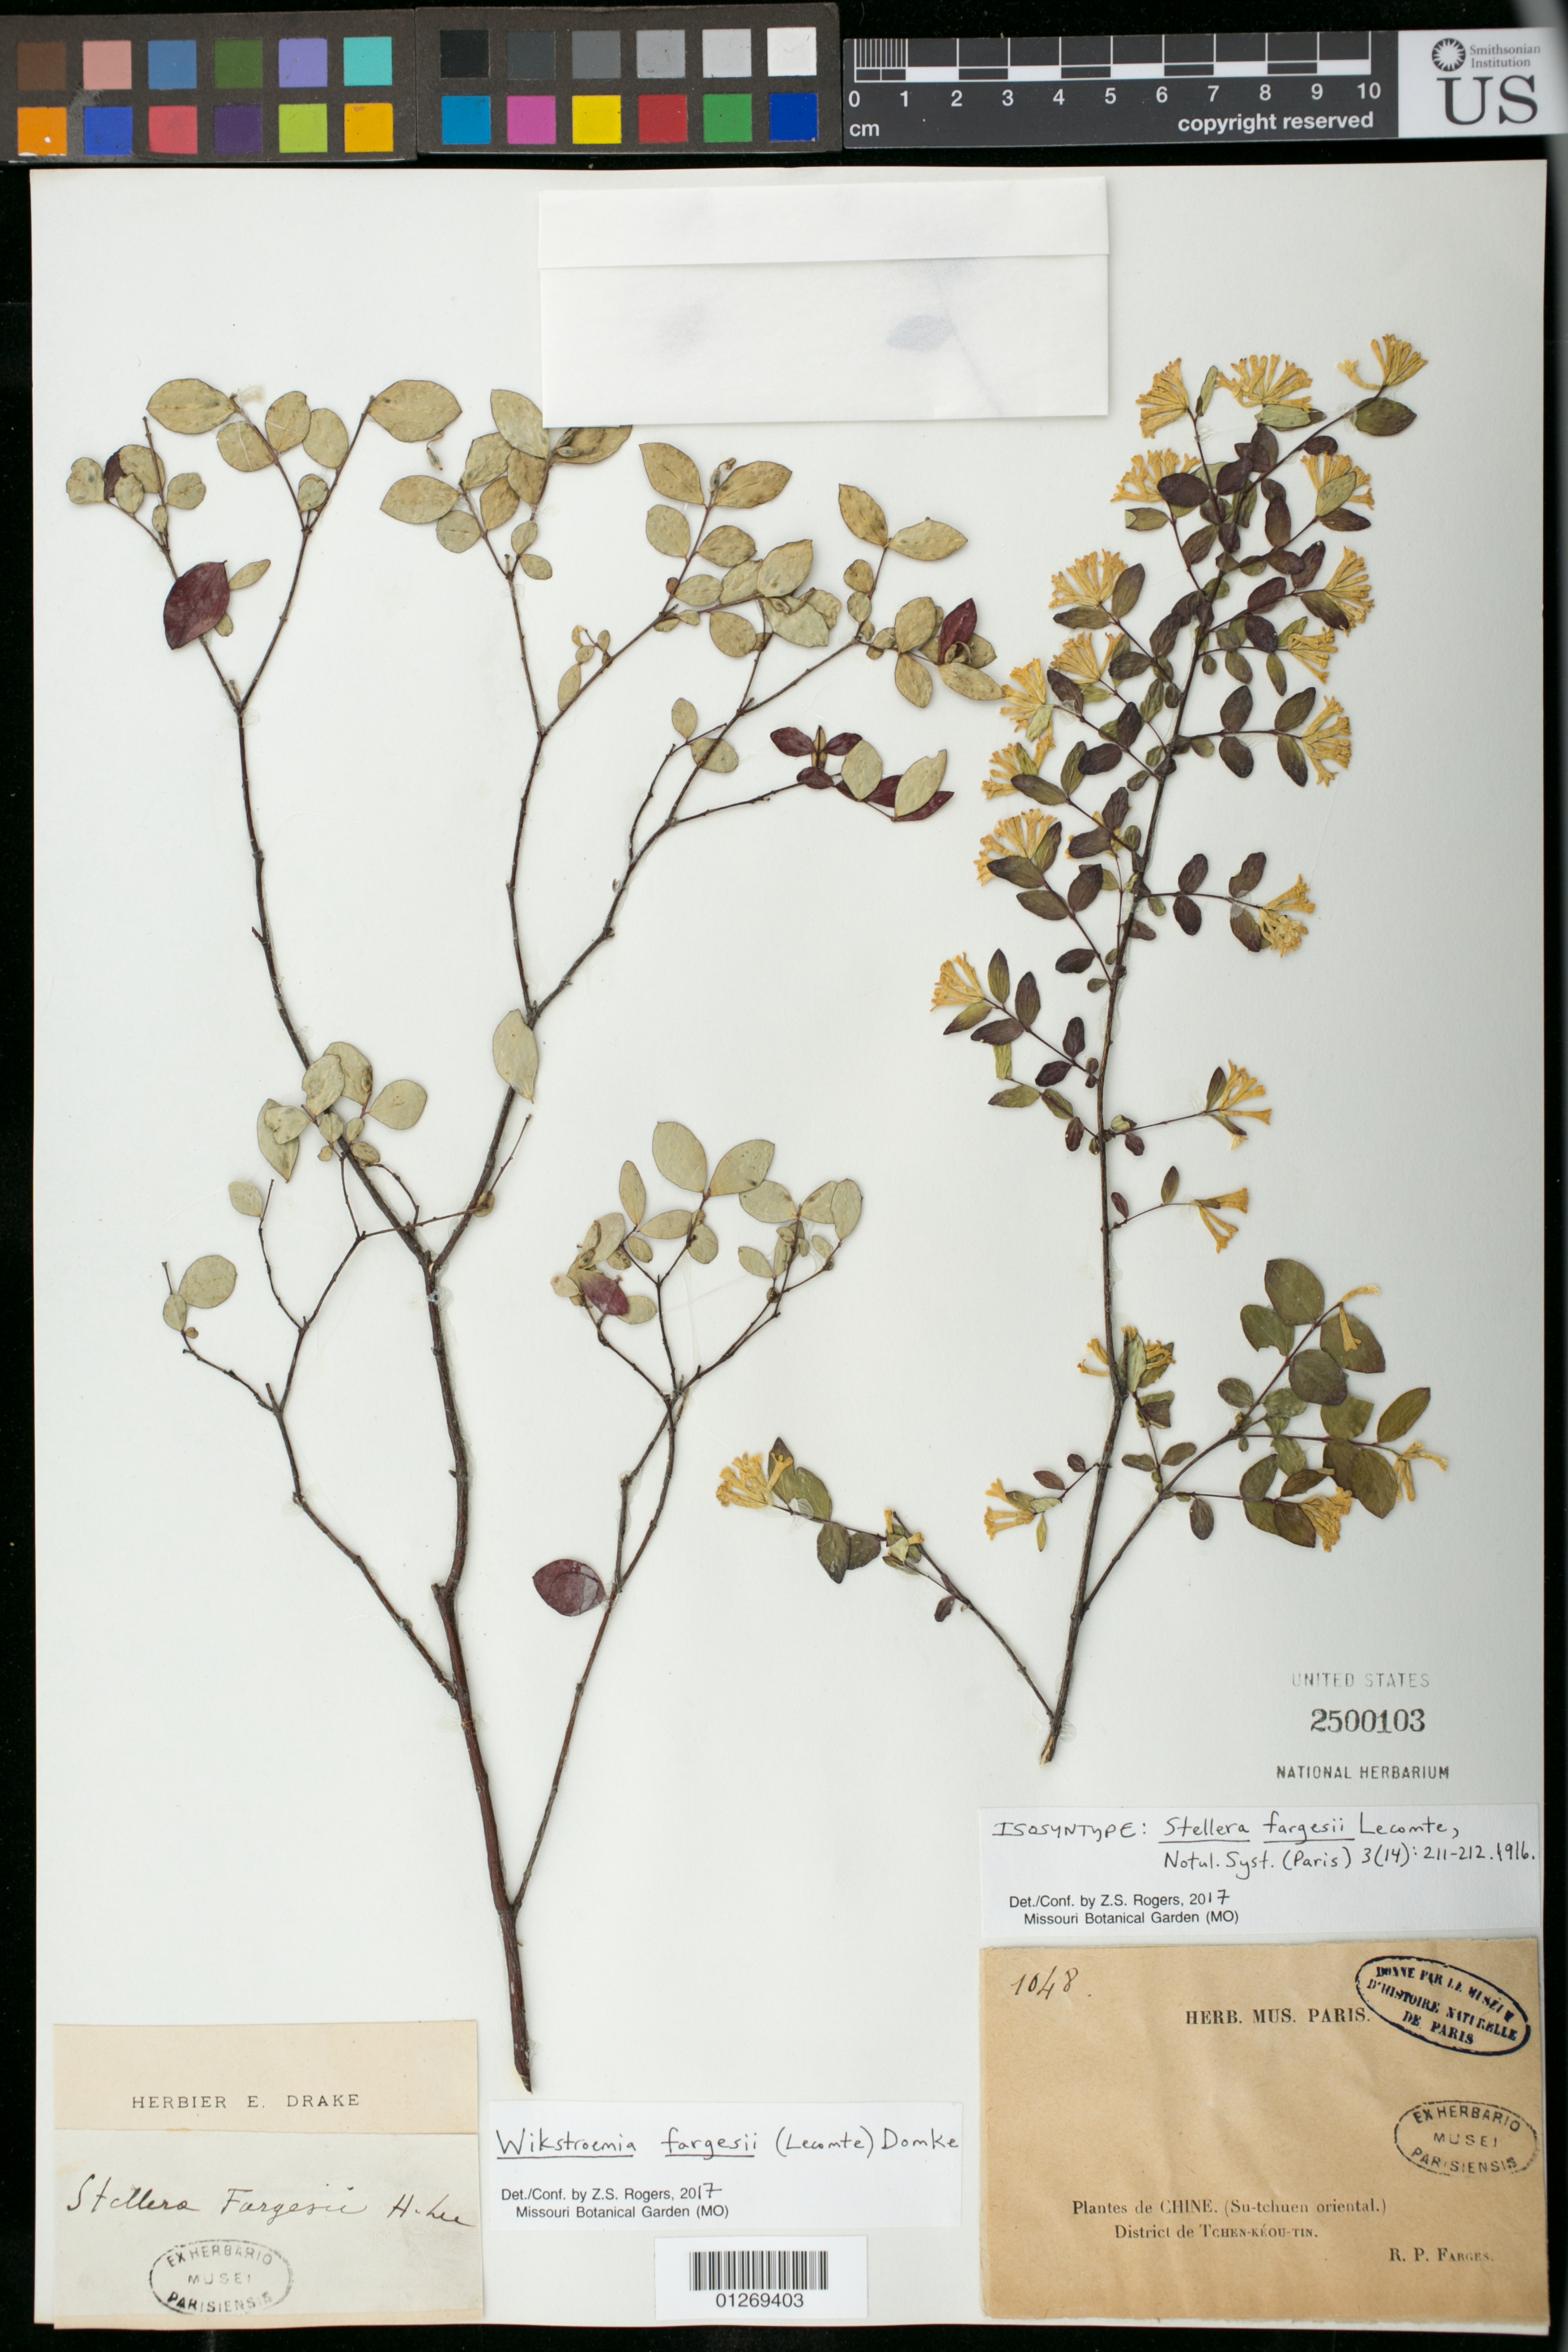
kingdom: Plantae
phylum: Tracheophyta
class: Magnoliopsida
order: Malvales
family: Thymelaeaceae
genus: Stellera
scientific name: Stellera fargesii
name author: Lecomte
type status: Isosyntype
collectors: P. G. Farges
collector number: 1048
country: China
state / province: Sichuan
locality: Su-tchuen-oriental, District de Tchen-Kéou-Tin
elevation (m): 1400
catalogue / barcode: US 2500103